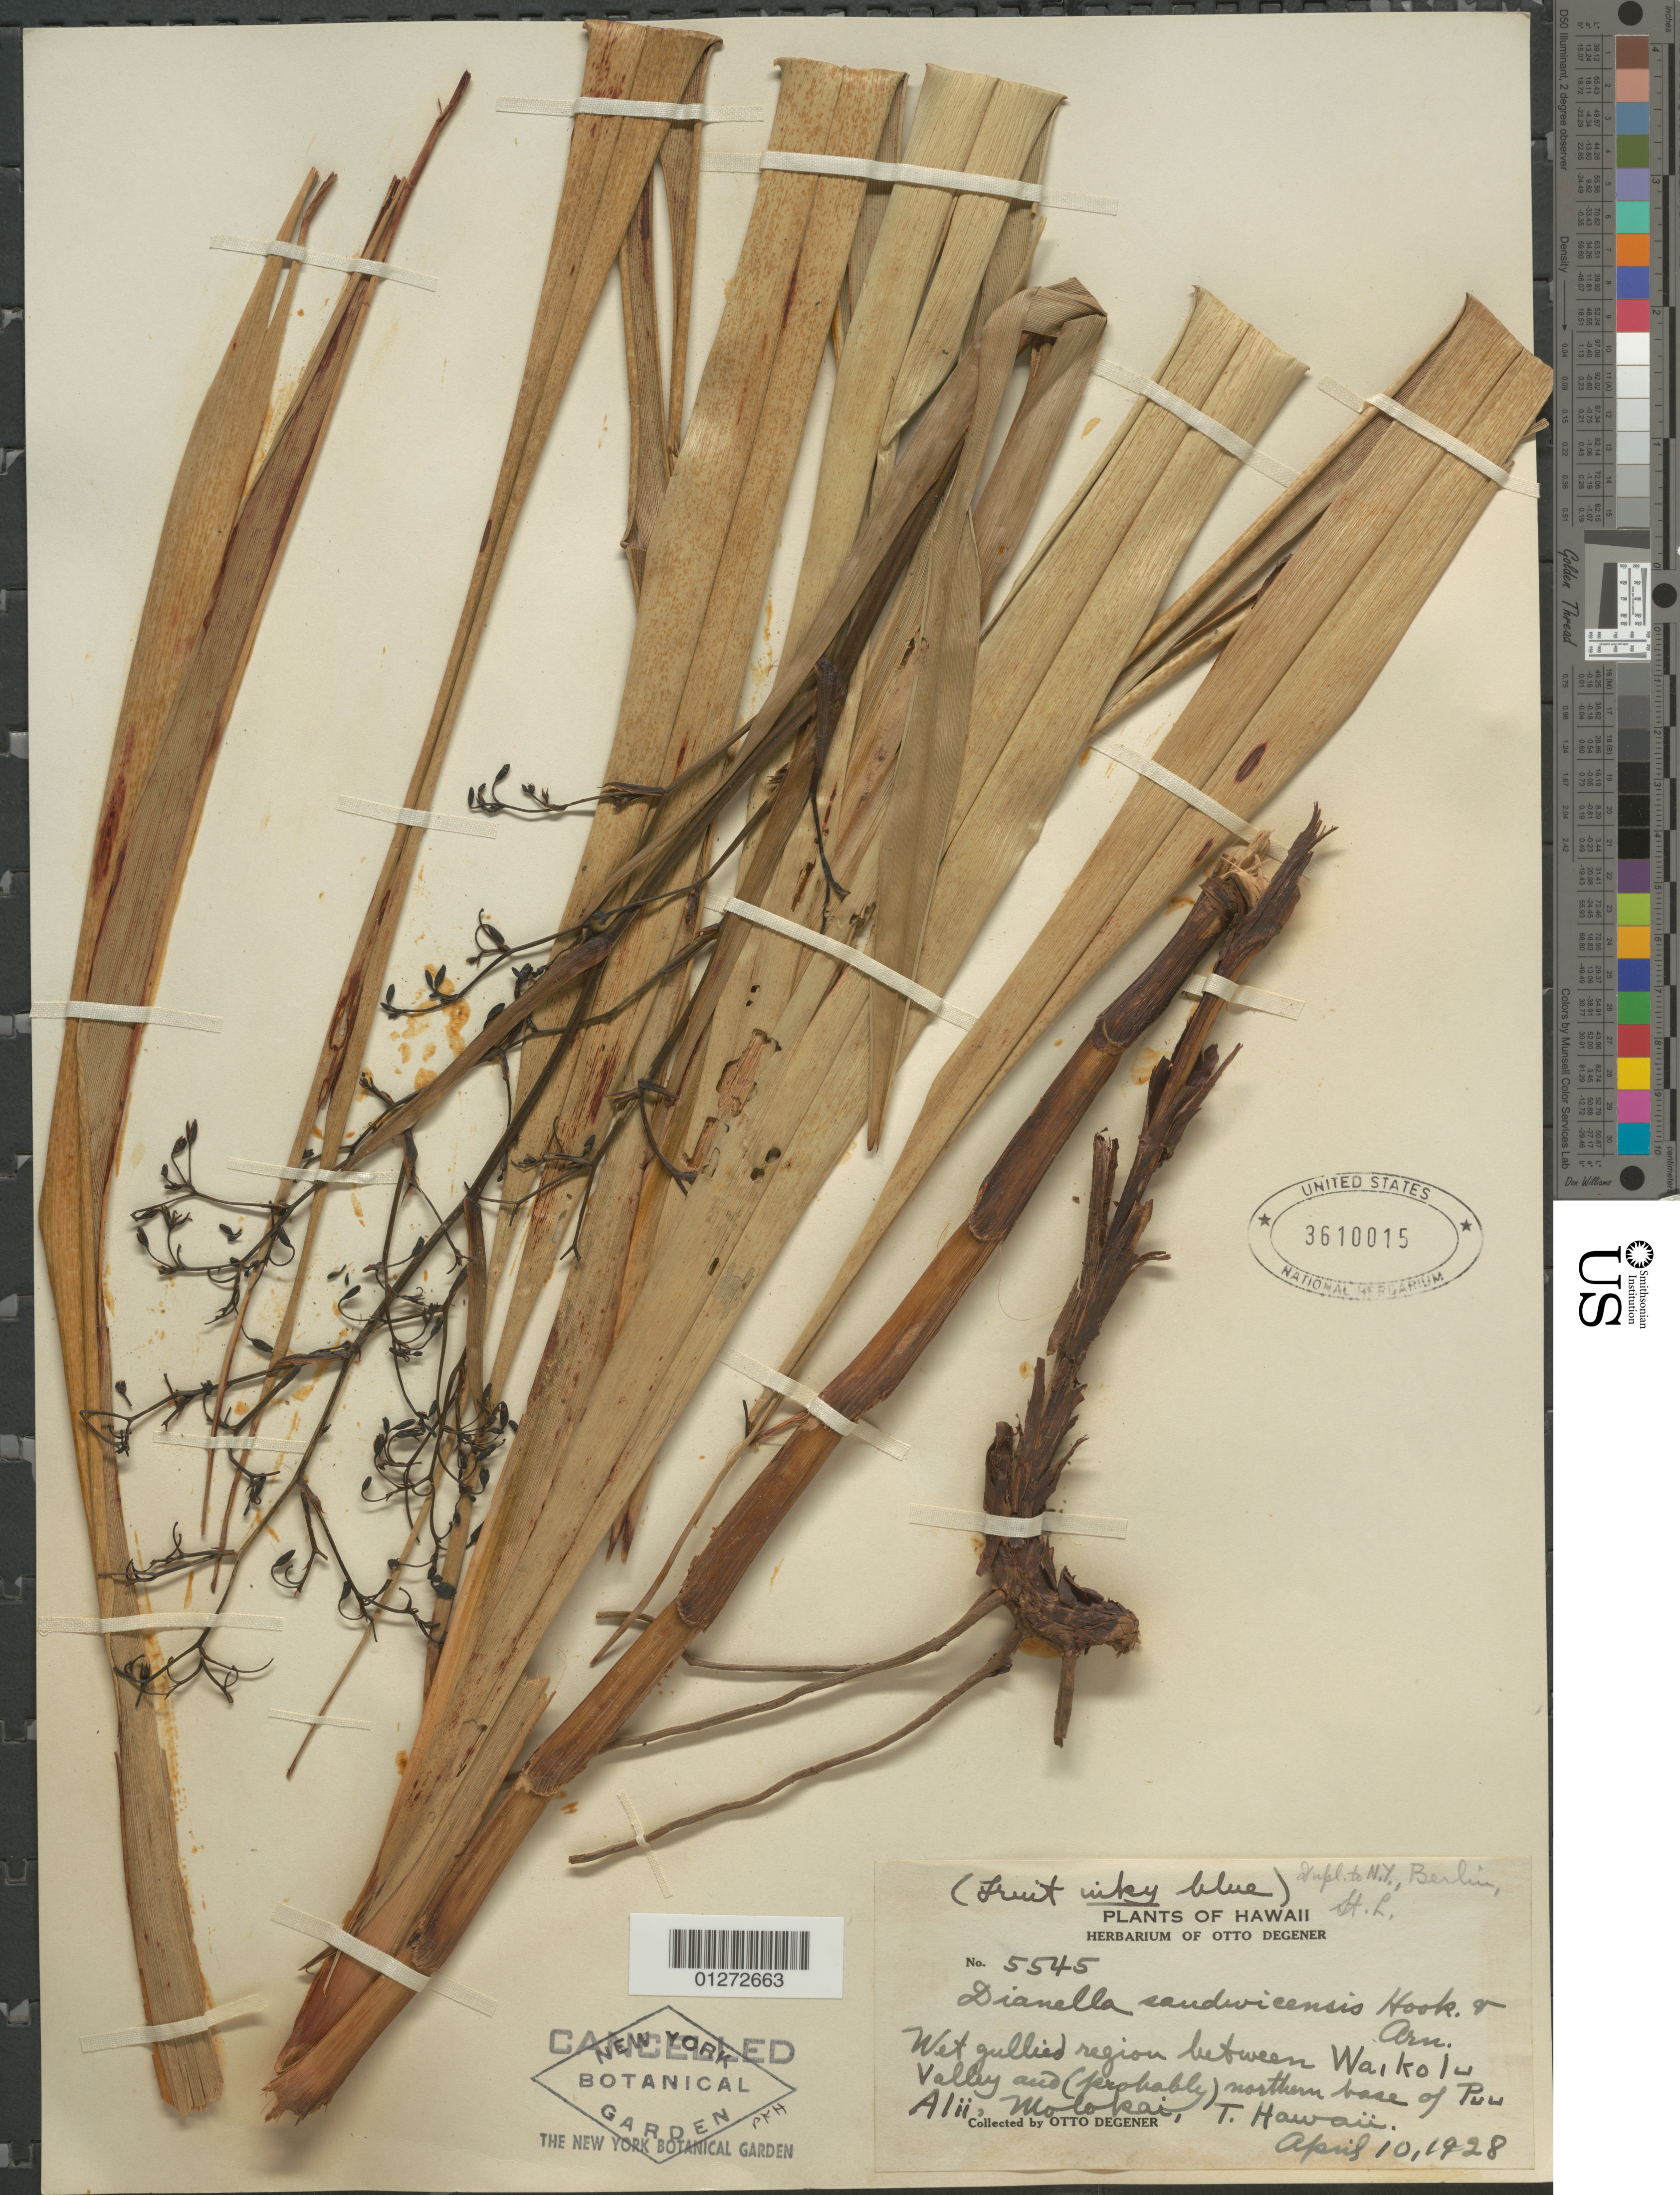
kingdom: Plantae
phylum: Tracheophyta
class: Liliopsida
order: Asparagales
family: Asphodelaceae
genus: Dianella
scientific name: Dianella sandwicensis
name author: Hook. & Arn.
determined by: Wagner, W. L., (BOT), Smithsonian Institution - National Museum of Natural History (UNITED STATES)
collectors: O. Degener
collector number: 5545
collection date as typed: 10 Apr 1928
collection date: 1928-04-10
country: United States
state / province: Hawaii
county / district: Maui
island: Moloka'i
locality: Wet gullied region between Waikolu Valley and northern base of Puu Alii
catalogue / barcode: US 3610015